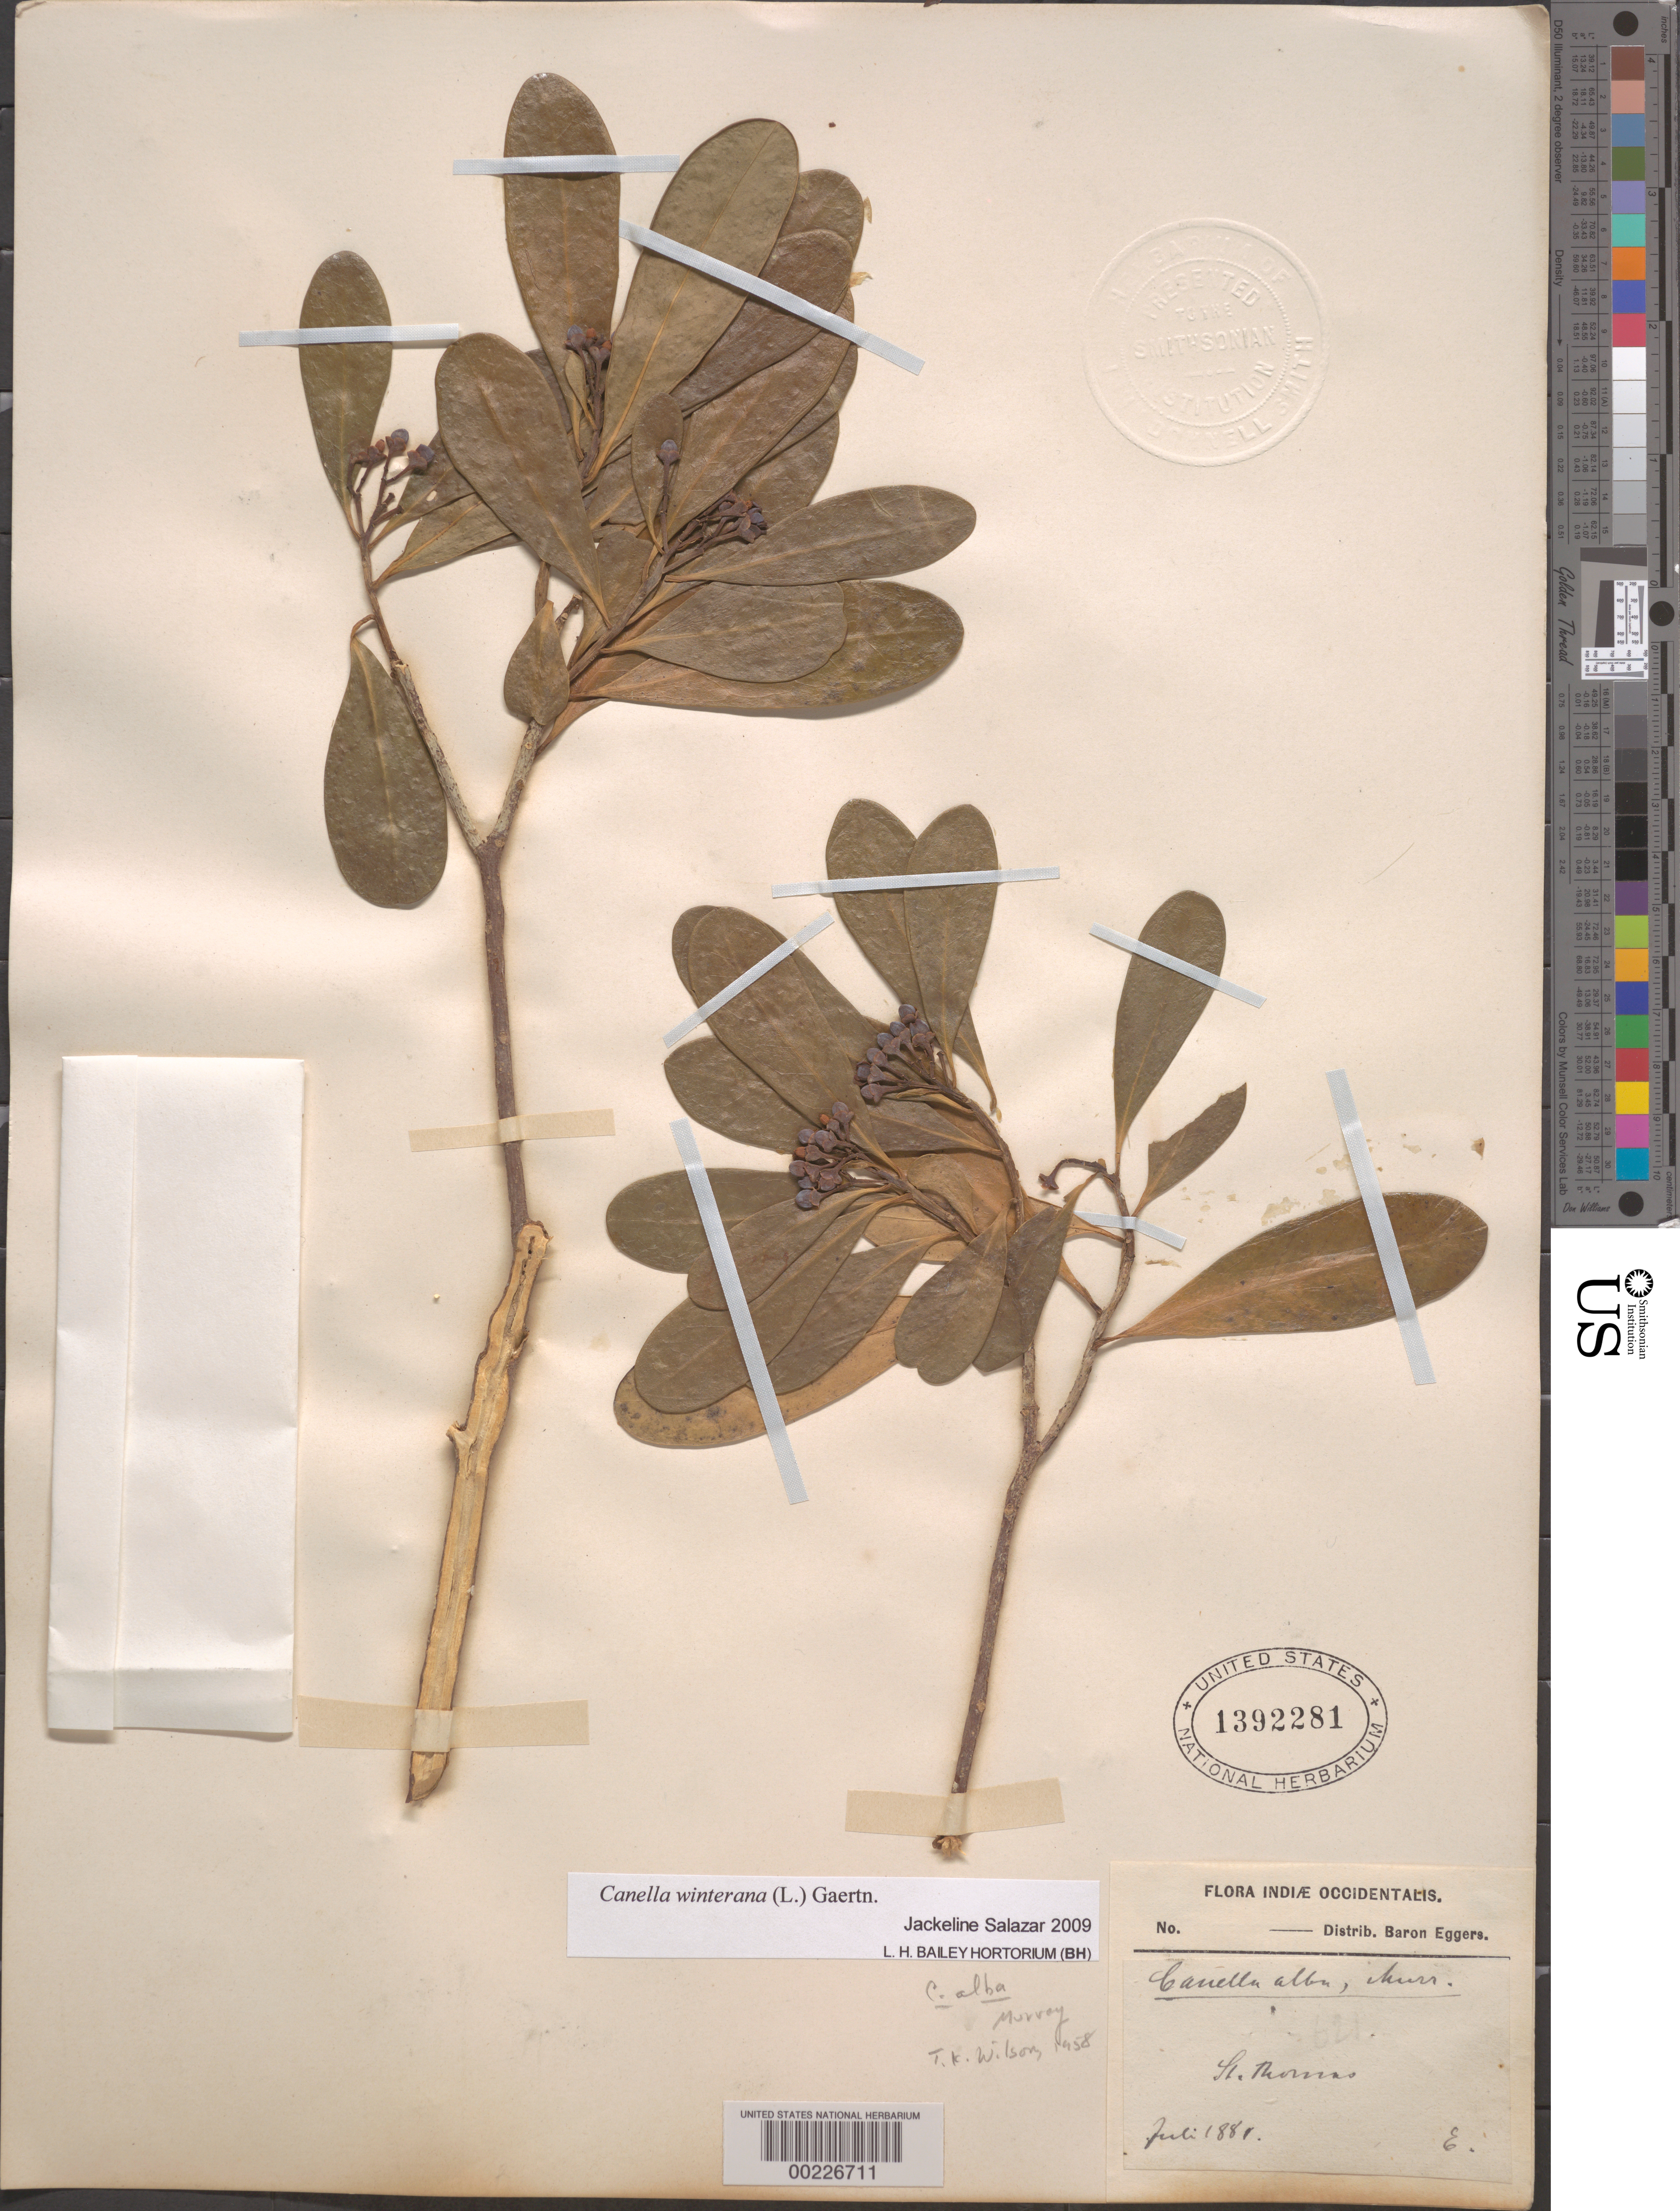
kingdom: Plantae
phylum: Tracheophyta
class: Magnoliopsida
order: Canellales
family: Canellaceae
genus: Canella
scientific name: Canella winterana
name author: (L.) Gaertn.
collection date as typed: Jul 1881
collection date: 1881-07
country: U.S. Virgin Islands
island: St. Thomas Island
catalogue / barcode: US 1392281